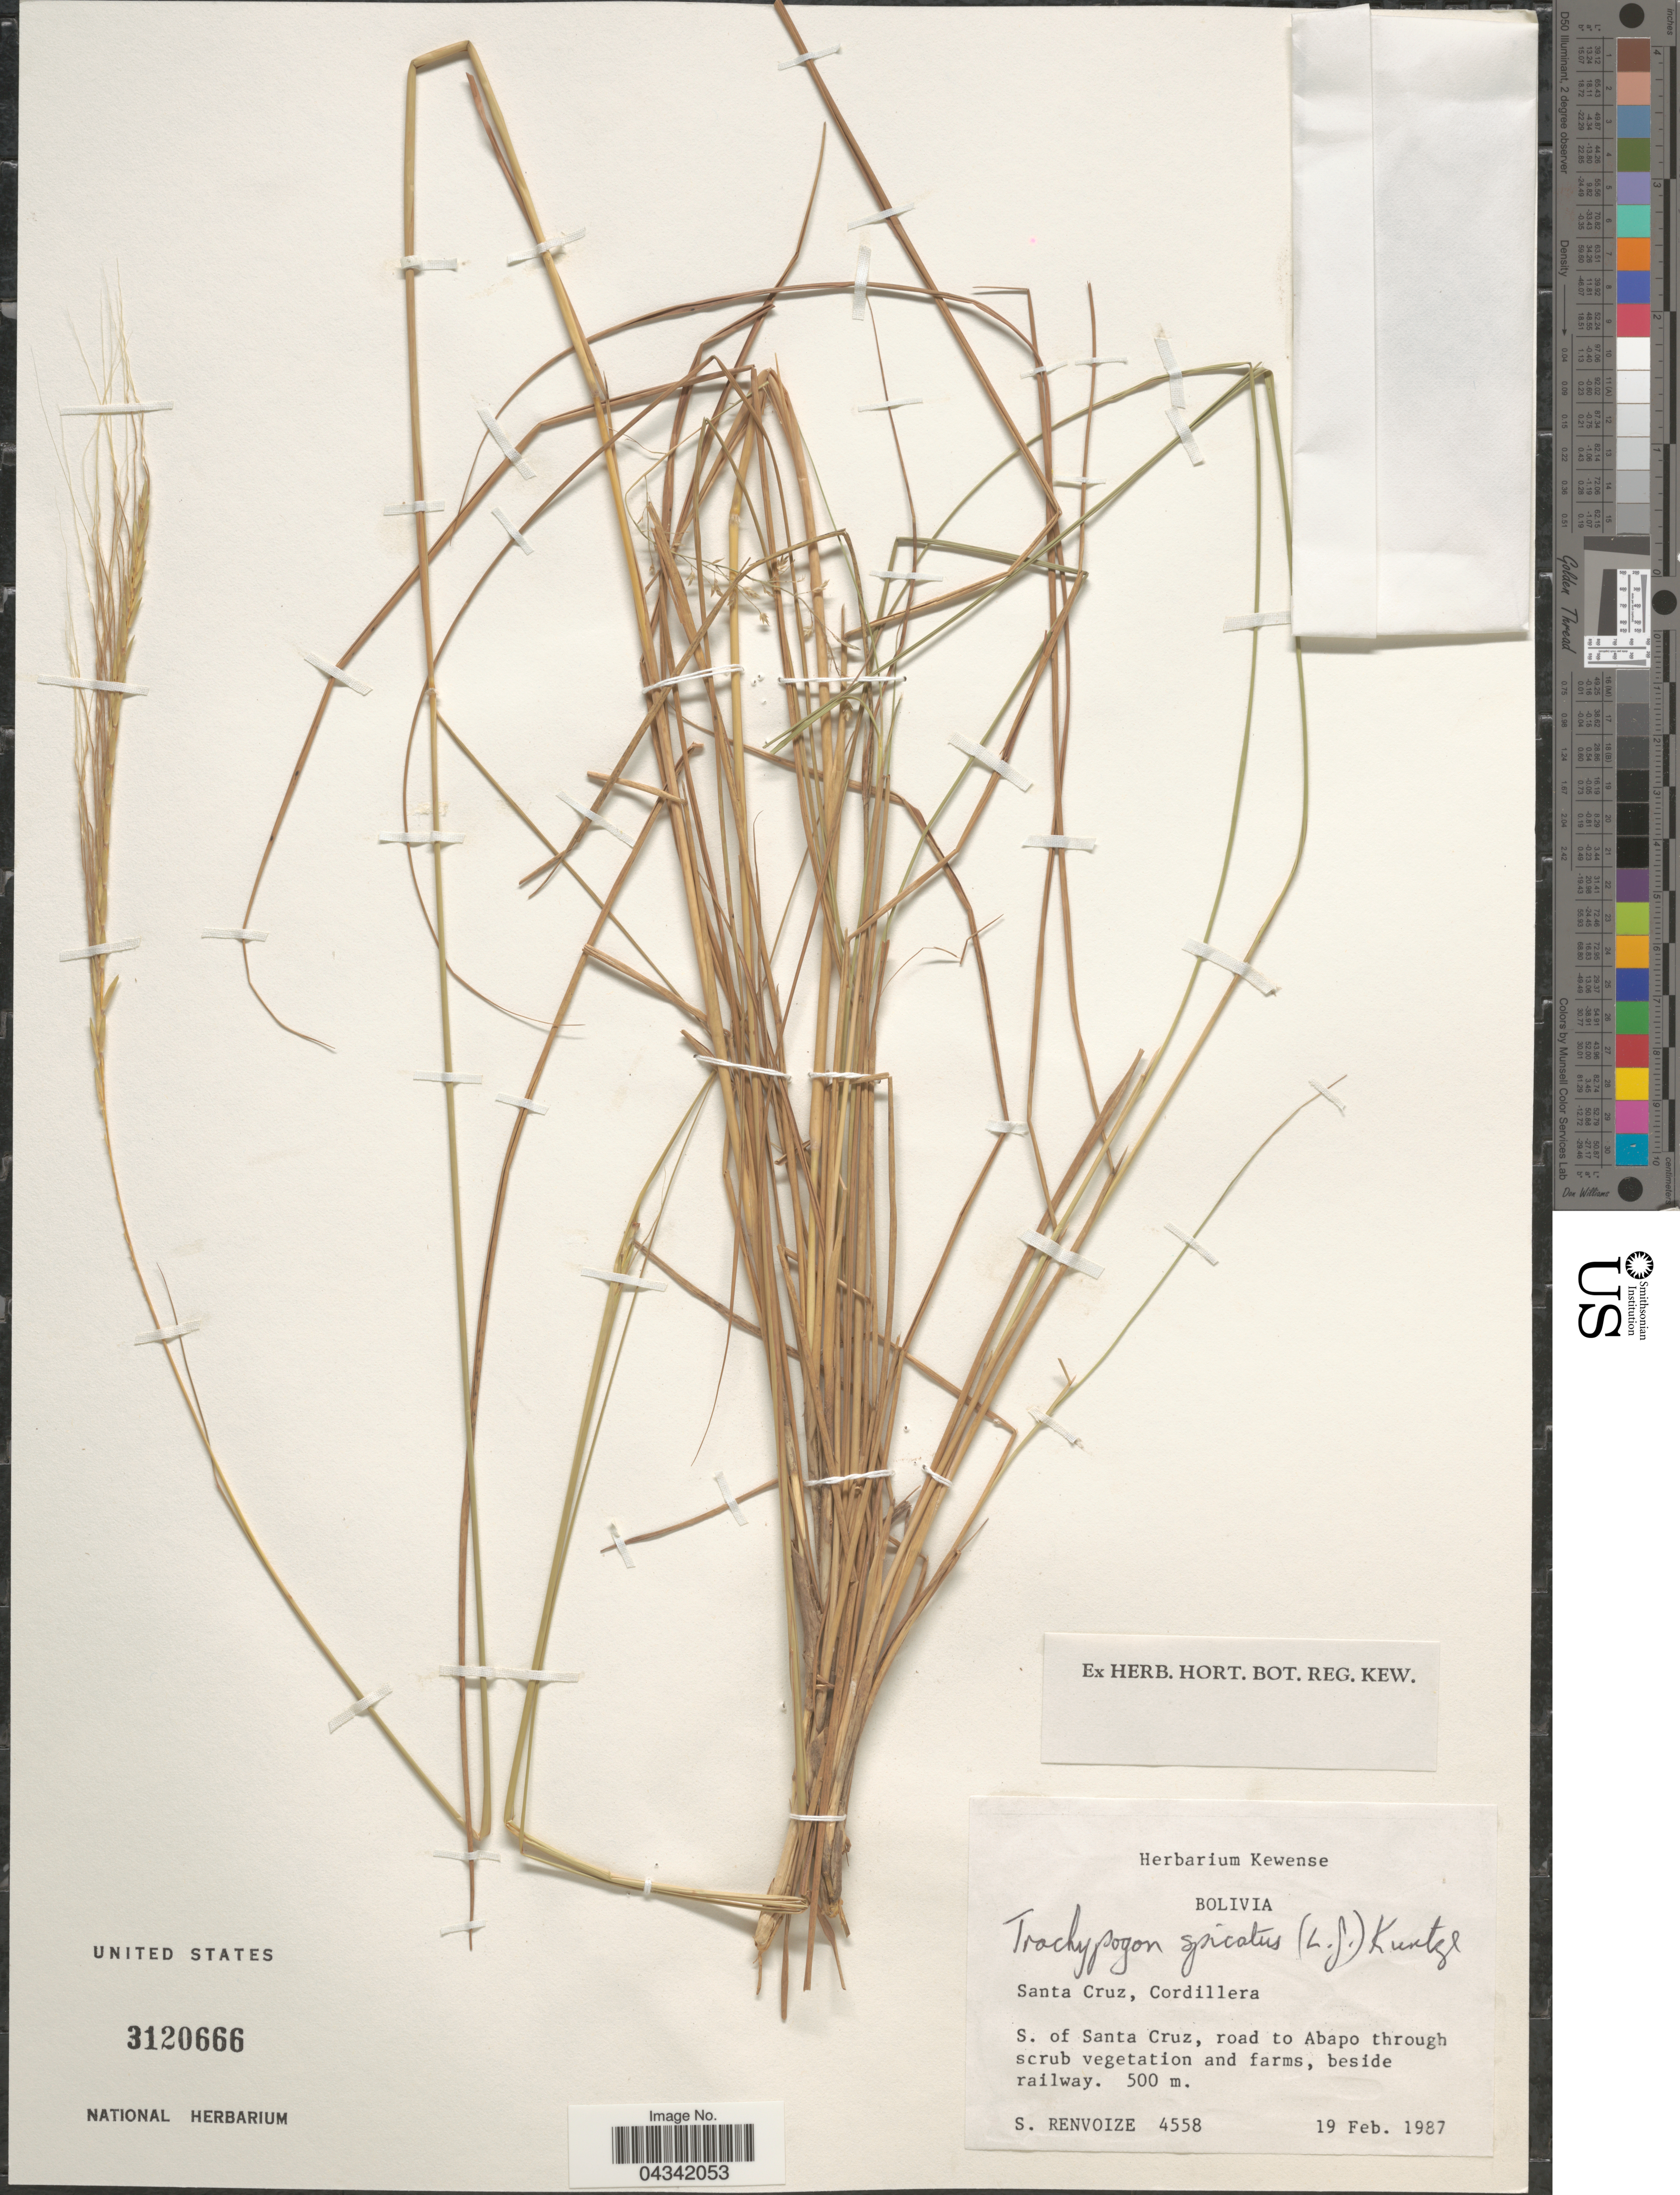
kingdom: Plantae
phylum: Tracheophyta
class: Liliopsida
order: Poales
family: Poaceae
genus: Trachypogon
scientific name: Trachypogon spicatus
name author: (L. f.) Kuntze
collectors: S. A. Renvoize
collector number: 4558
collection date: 1987-02-19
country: Bolivia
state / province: Santa Cruz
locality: Cordillera. S. of Santa Cruz, road to Abapo through scrub vegetation and farms, beside railway.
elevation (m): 500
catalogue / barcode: US 3120666